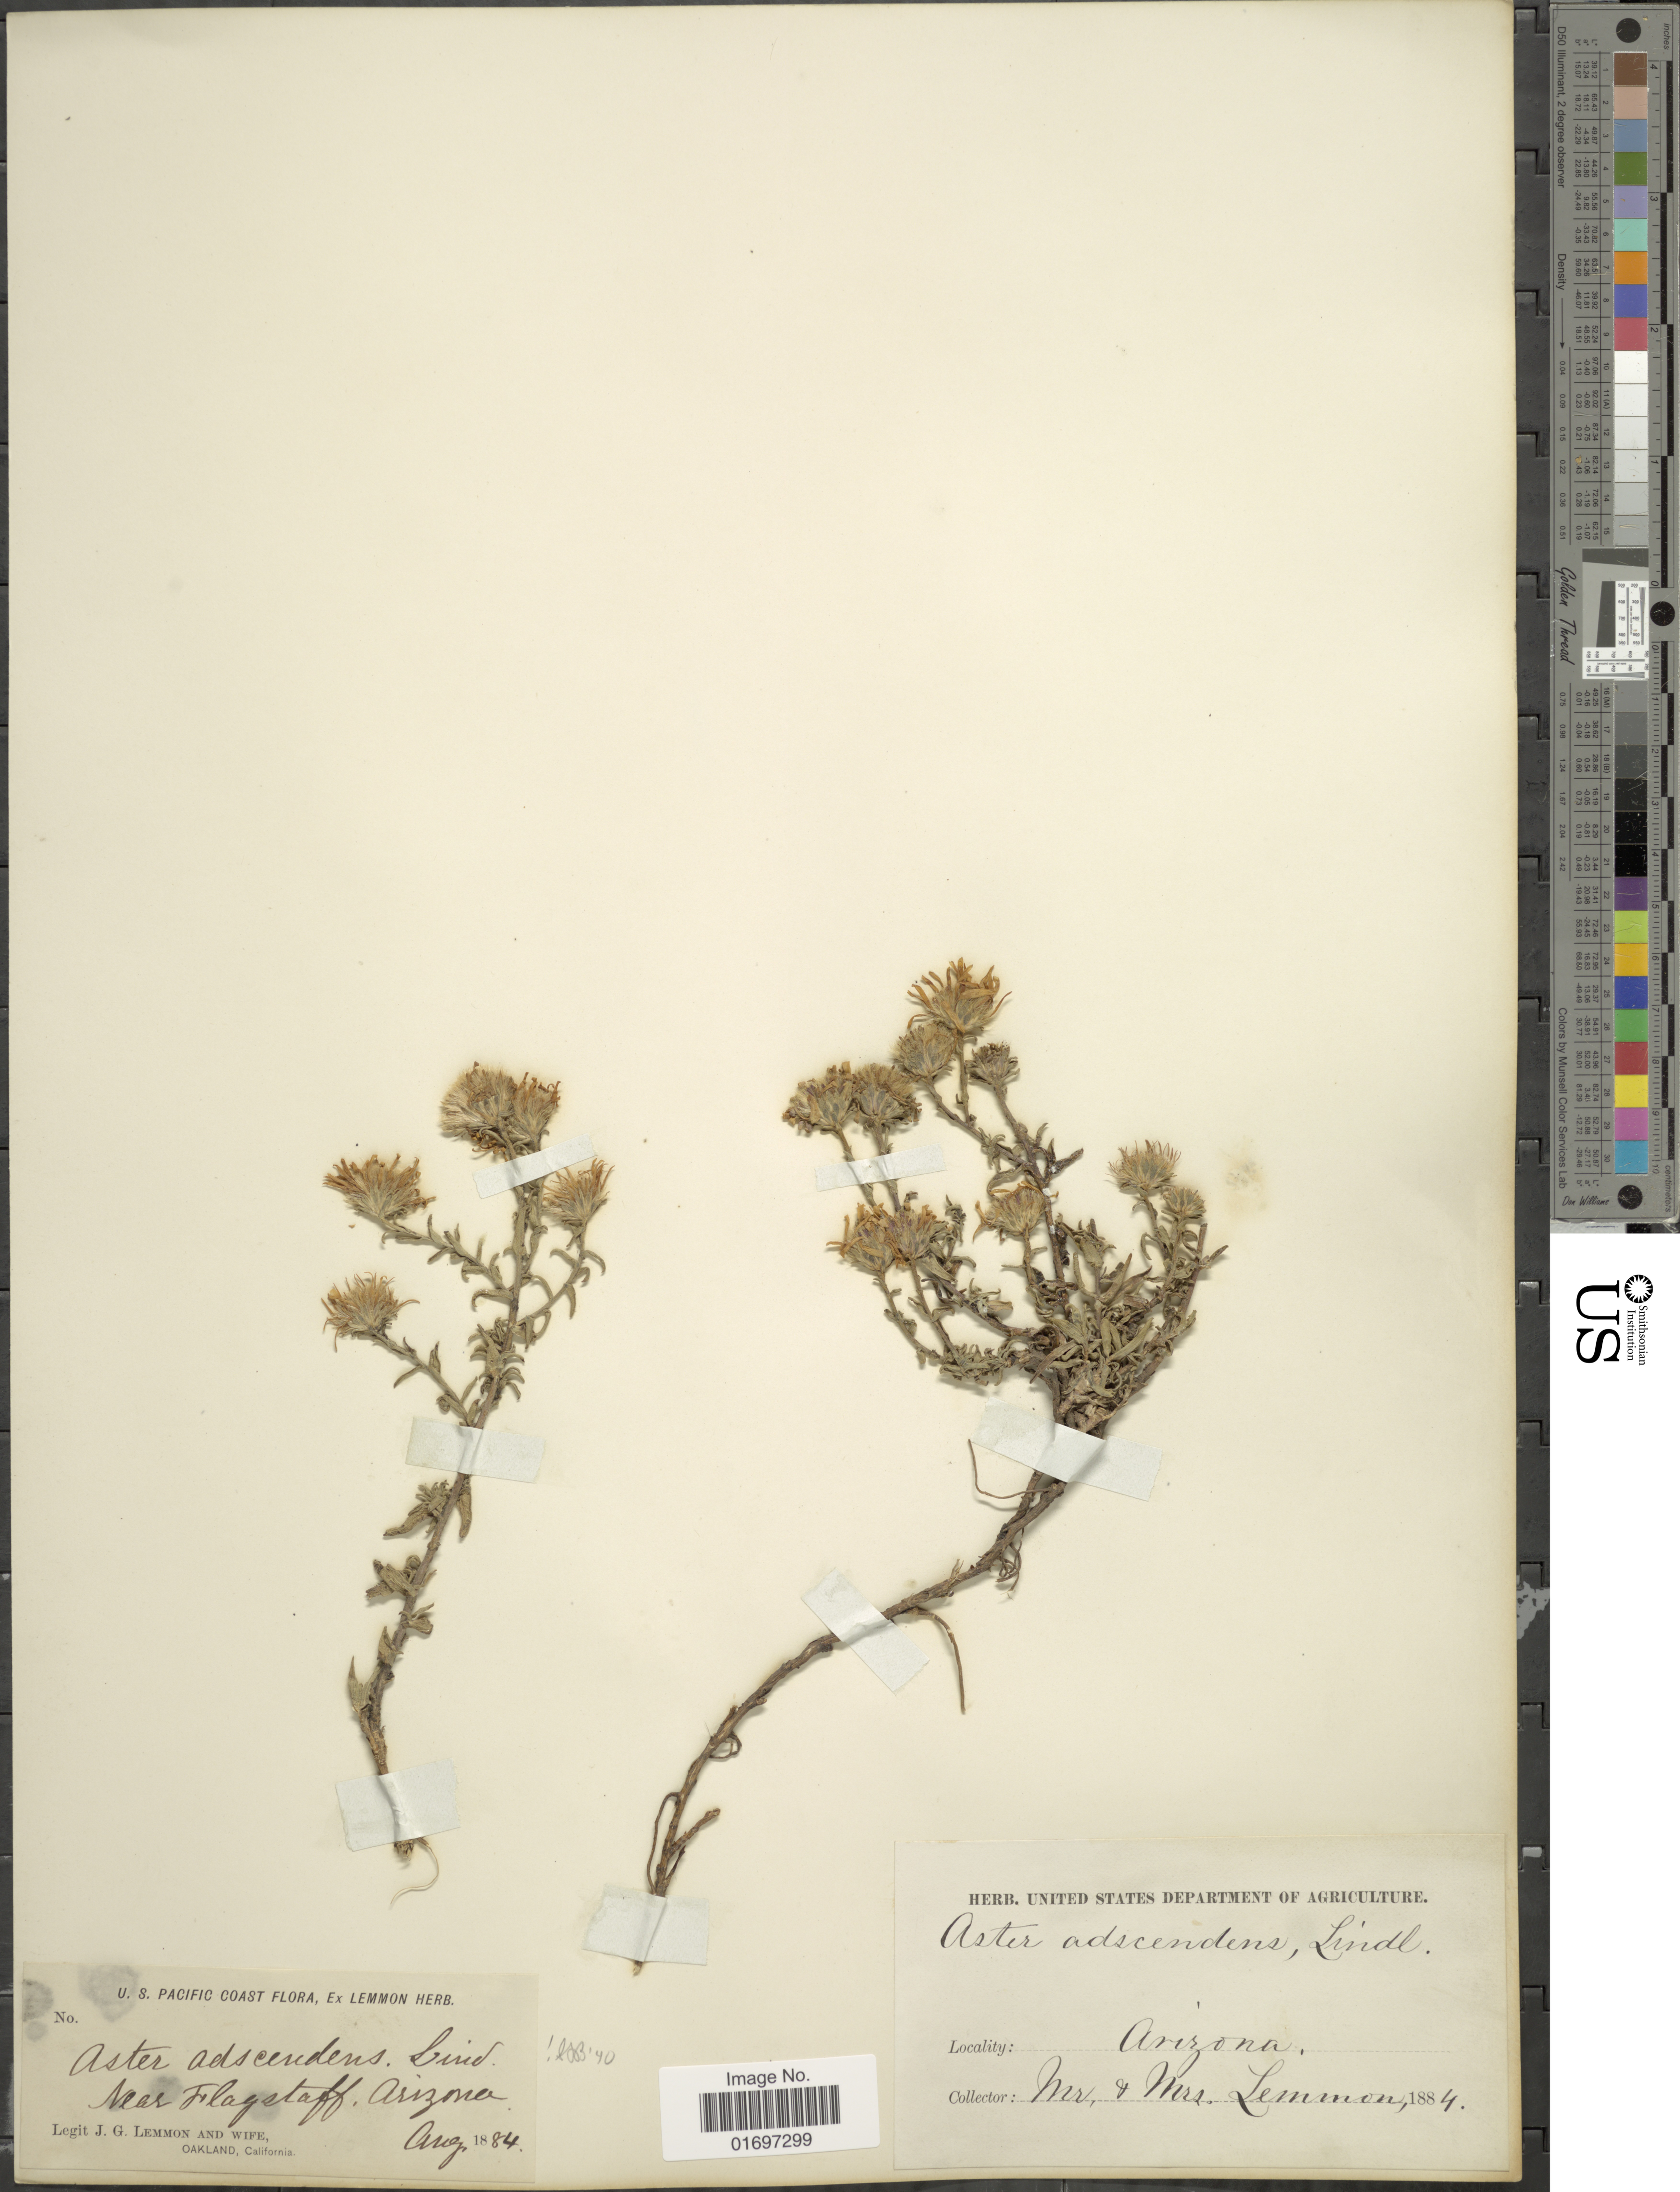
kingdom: Plantae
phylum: Tracheophyta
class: Magnoliopsida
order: Asterales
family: Asteraceae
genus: Symphyotrichum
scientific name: Symphyotrichum ascendens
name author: (Lindl.) G.L. Nesom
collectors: J. Lemmon & Mrs. J. G. Lemmon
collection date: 1884-08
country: United States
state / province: Arizona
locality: U.S. Pacific Coast. Near Flagstaff, Arizona.